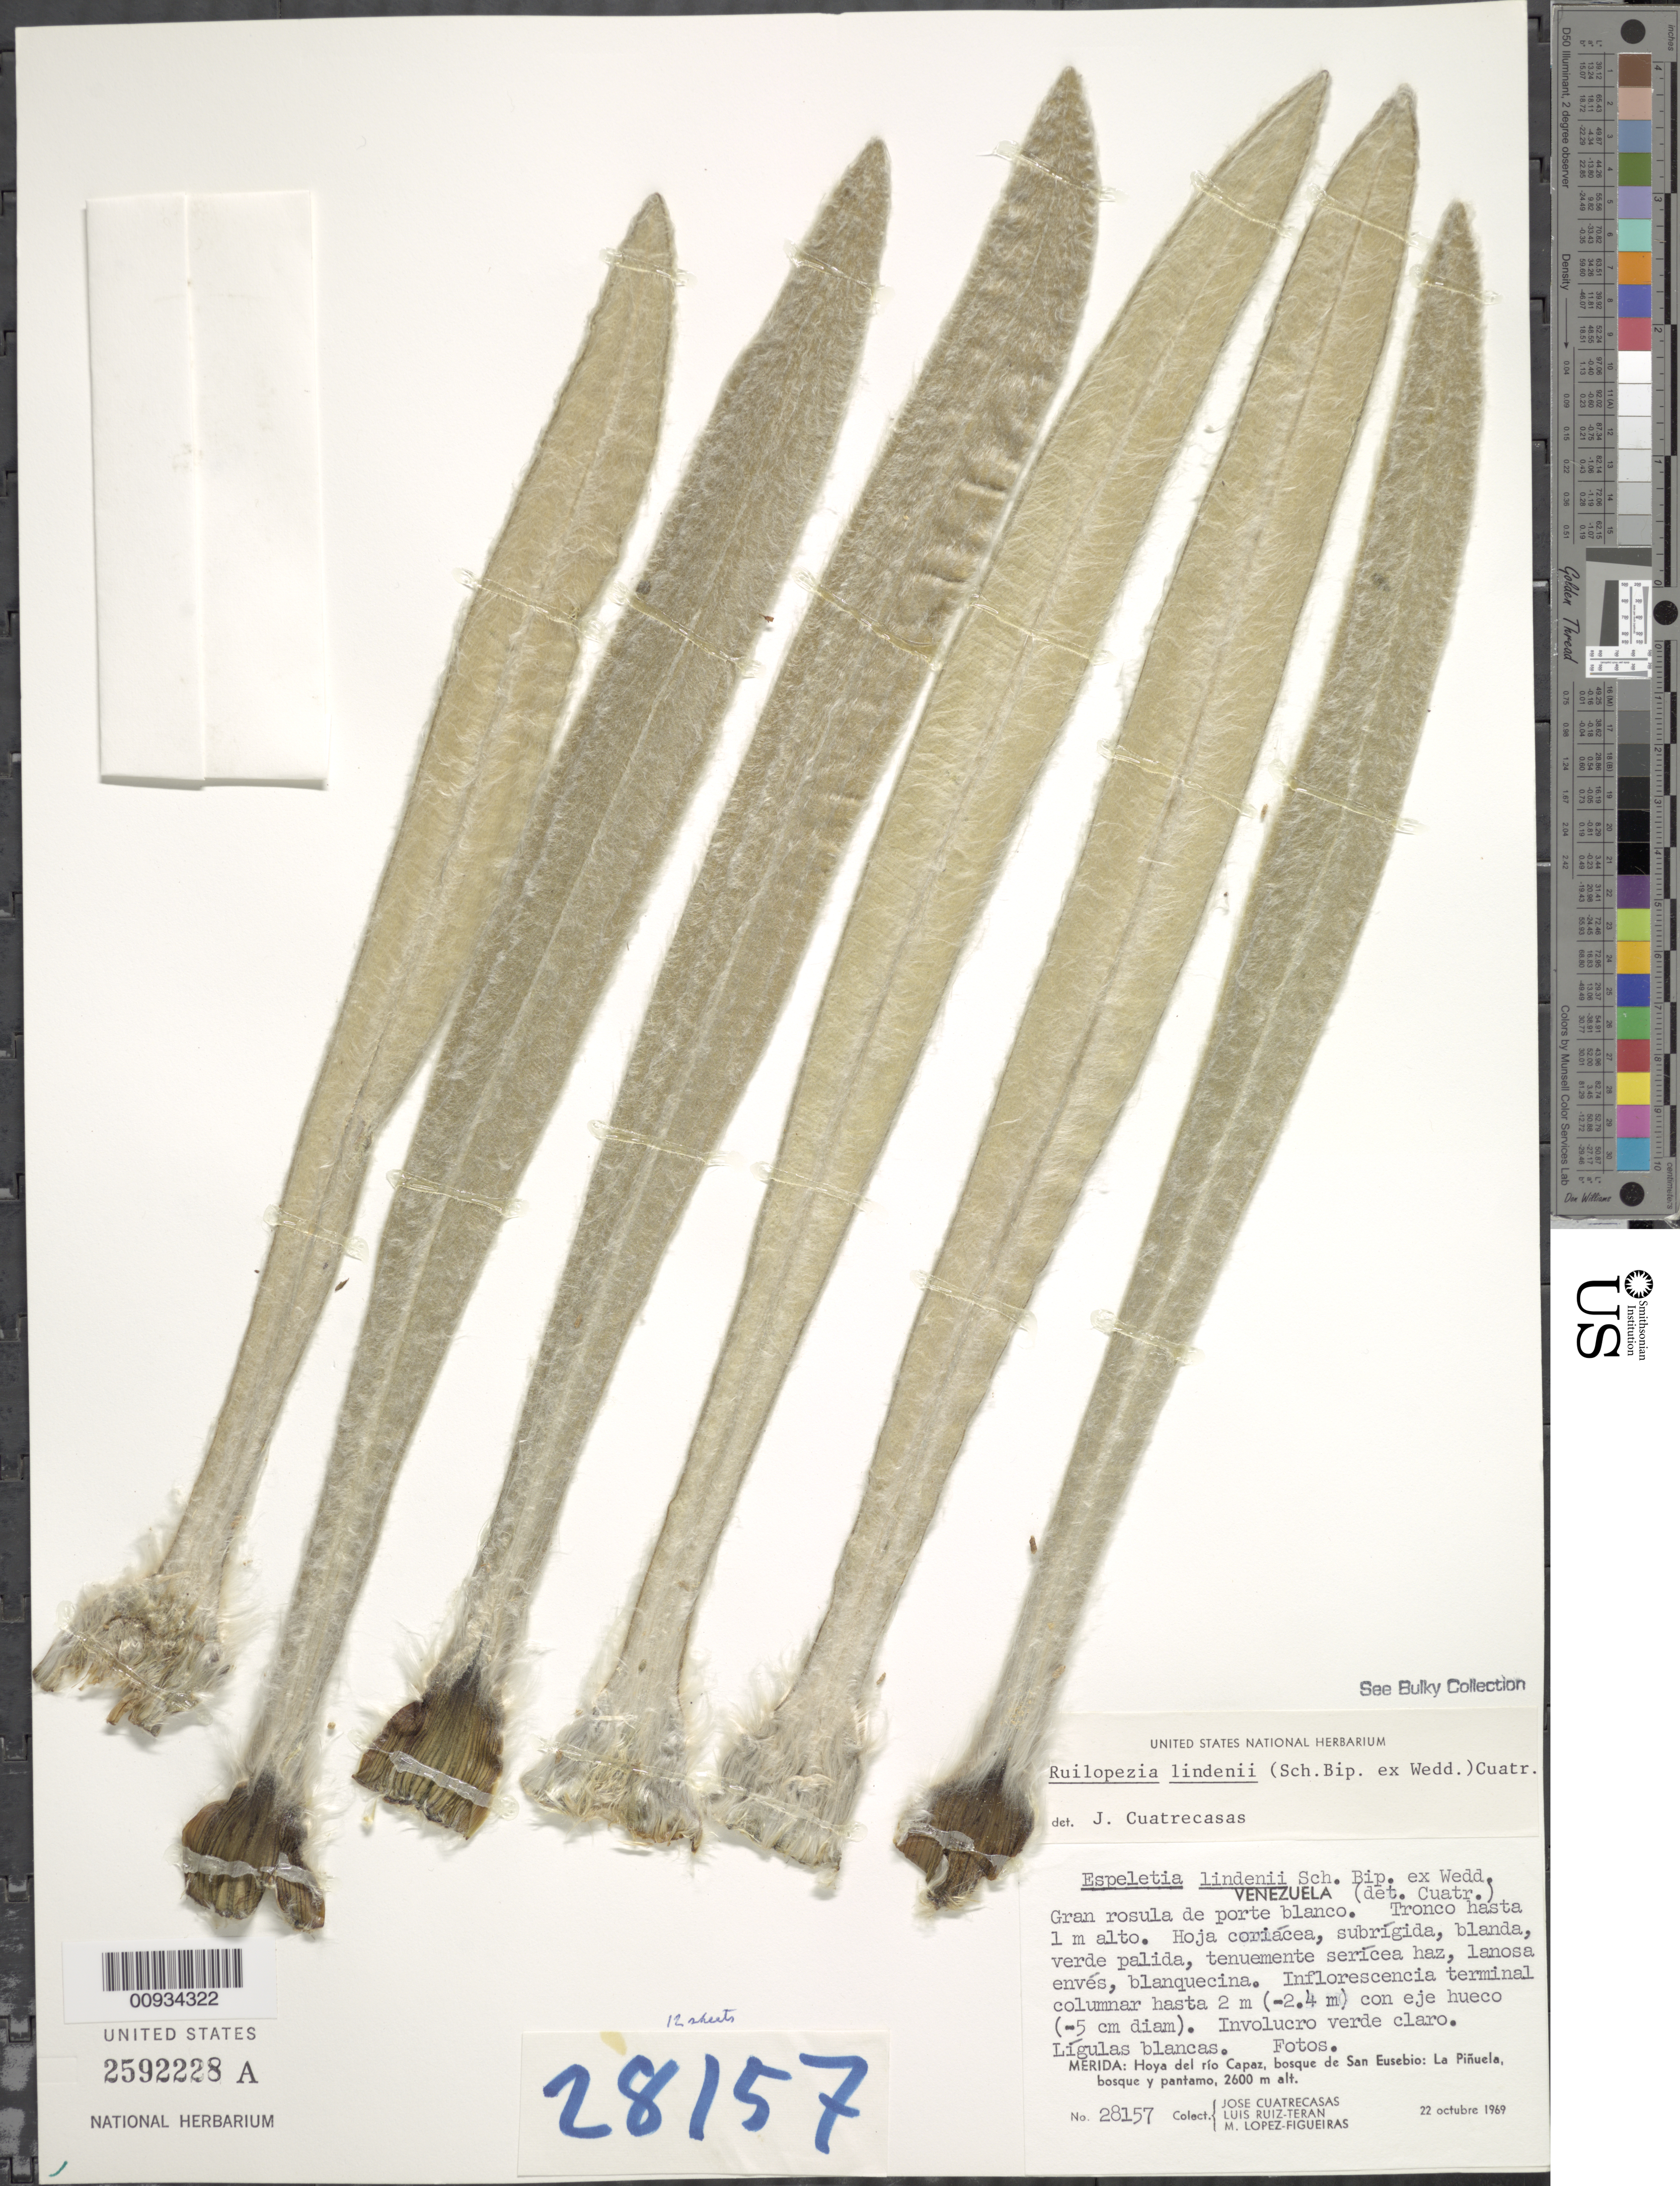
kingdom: Plantae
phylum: Tracheophyta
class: Magnoliopsida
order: Asterales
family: Asteraceae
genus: Ruilopezia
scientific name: Ruilopezia lindenii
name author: (Sch. Bip. ex Wedd.) Cuatrec.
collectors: J. Cuatrecasas, L. Teran & M. López Figueiras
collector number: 28157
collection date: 1969-10-22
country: Venezuela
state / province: Mérida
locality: Hoya del rio Capaz, bosque de San Eusebio, La Pinuela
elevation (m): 2600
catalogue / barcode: US 2592228A